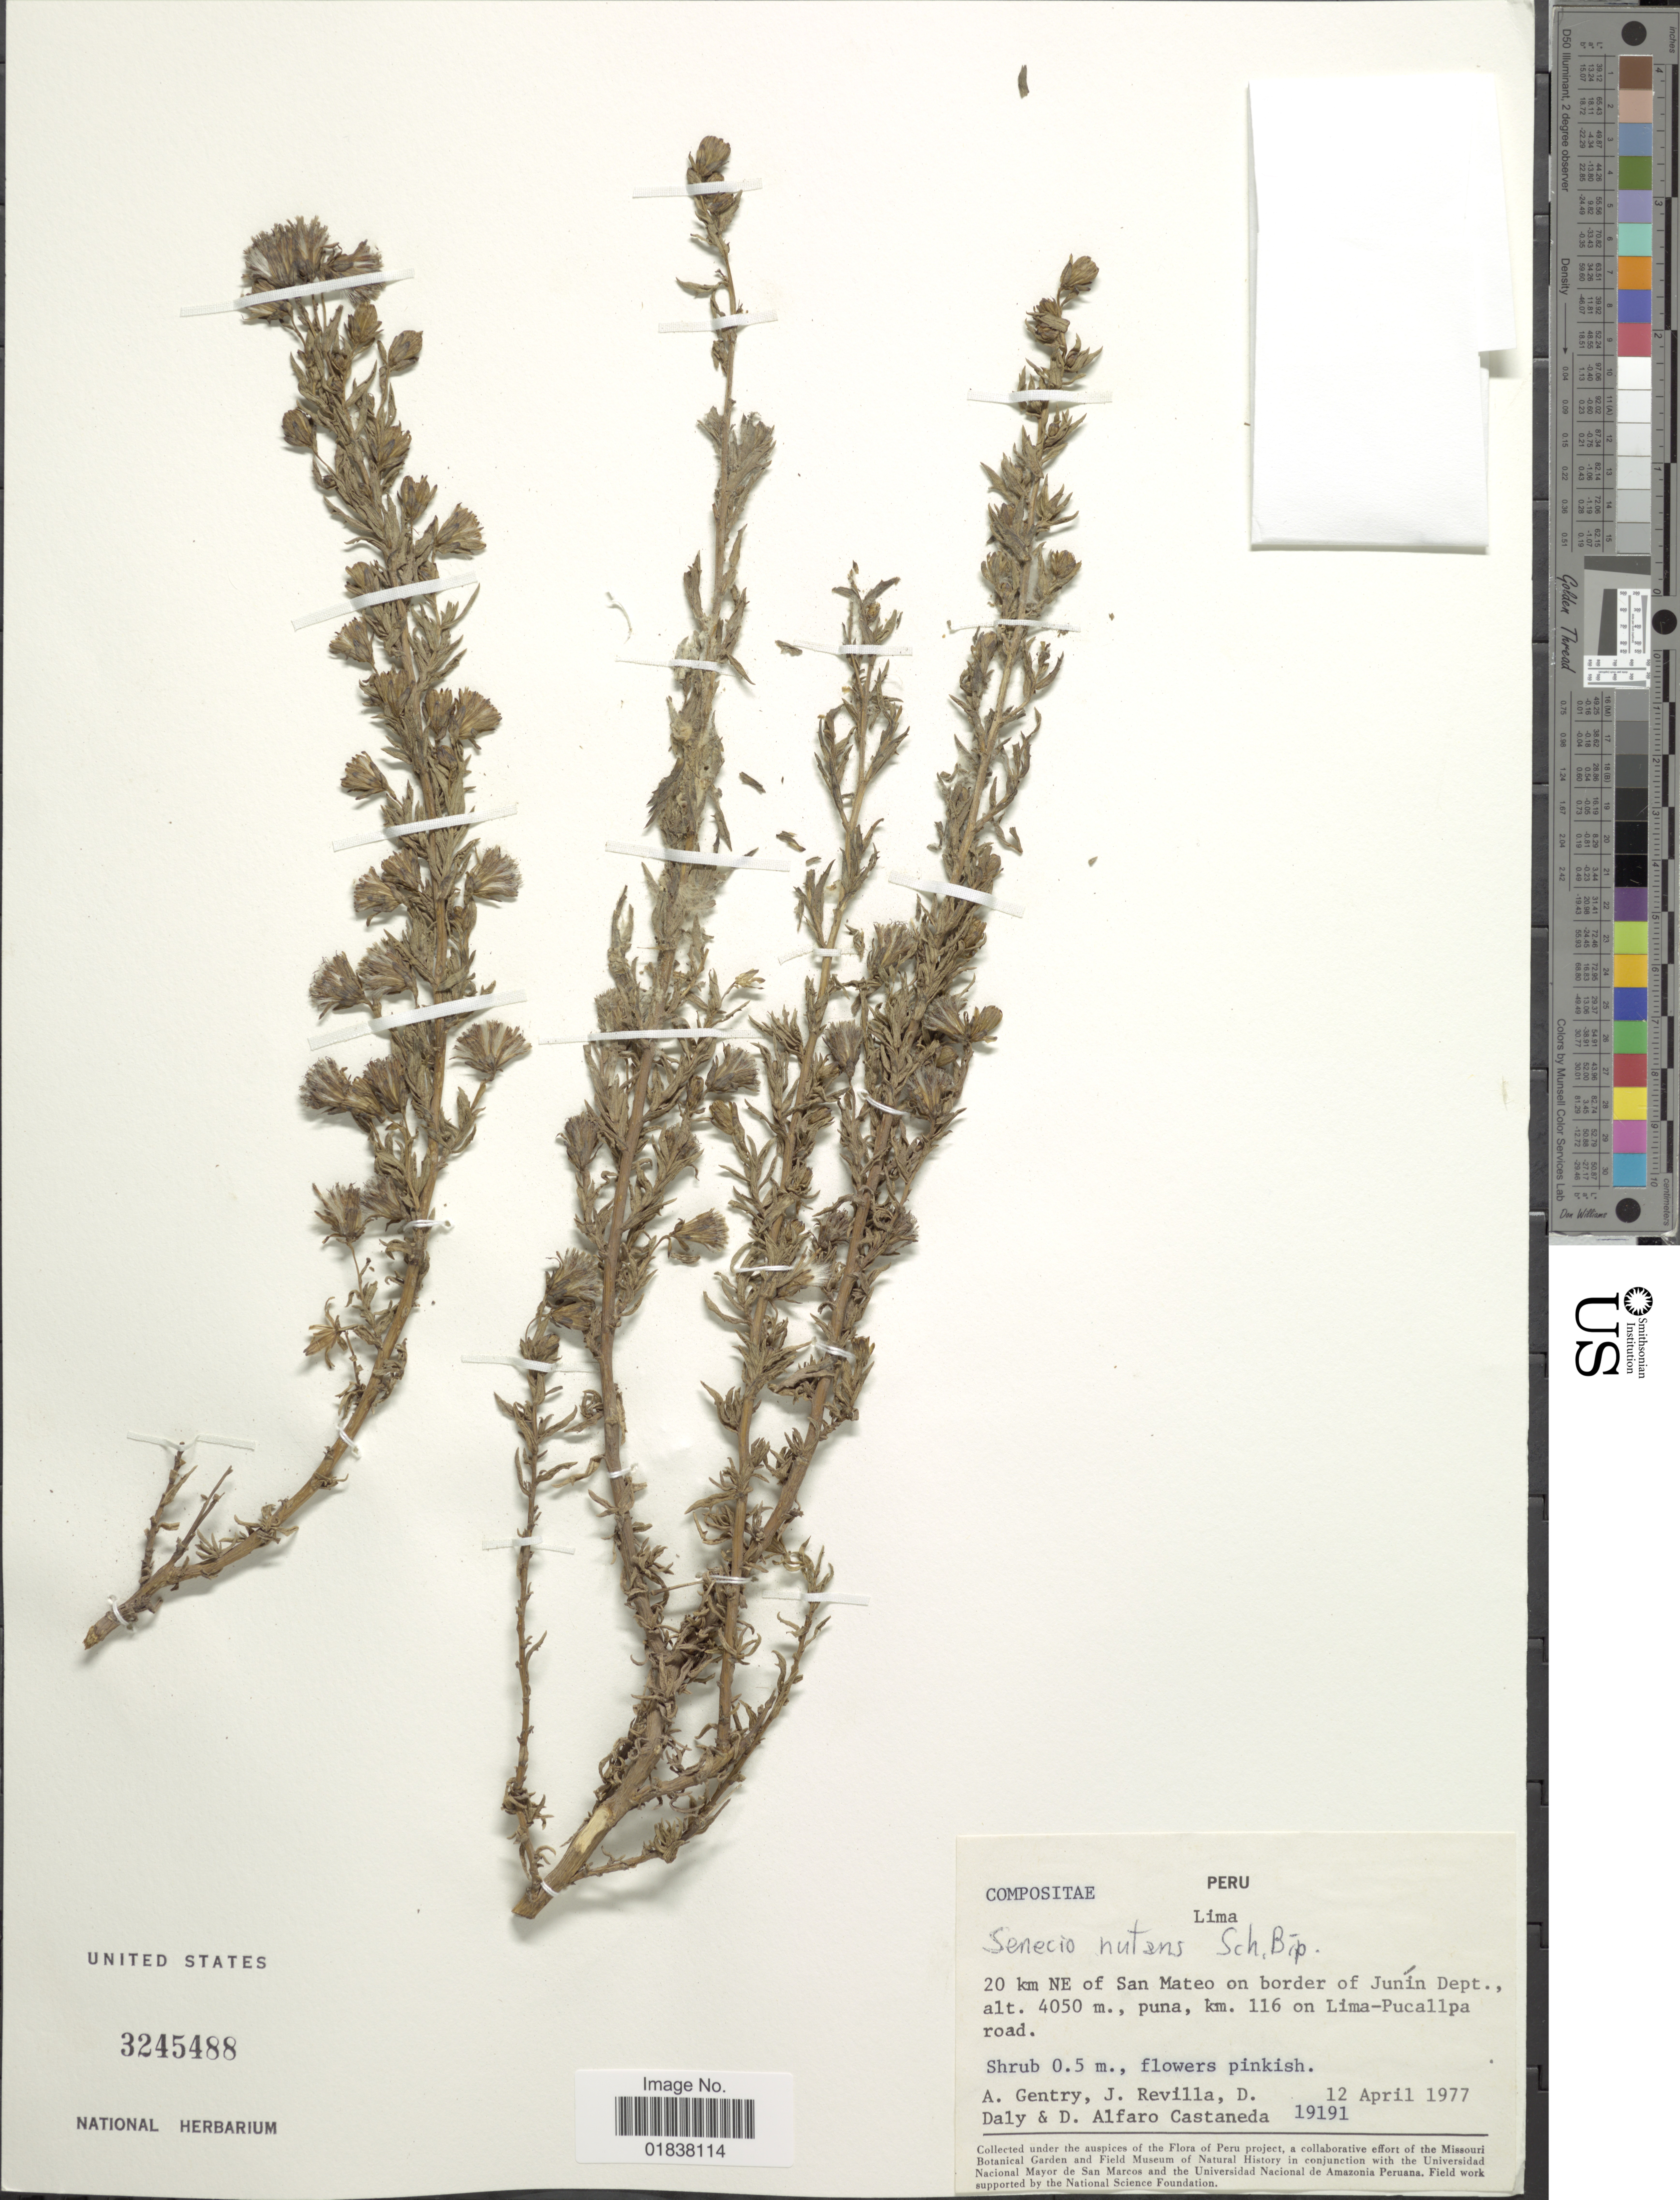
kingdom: Plantae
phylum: Tracheophyta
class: Magnoliopsida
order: Asterales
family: Asteraceae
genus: Senecio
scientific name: Senecio nutans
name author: Sch. Bip.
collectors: A. H. Gentry, J. Revilla, D. C. Daly & D. Alfaro Castaneda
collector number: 19191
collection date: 1977-04-12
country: Peru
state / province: Lima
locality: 20 km NE of San Mateo on border of Junin Dept., km 116 on Lima-Pucallpa road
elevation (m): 4050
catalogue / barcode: US 3245488